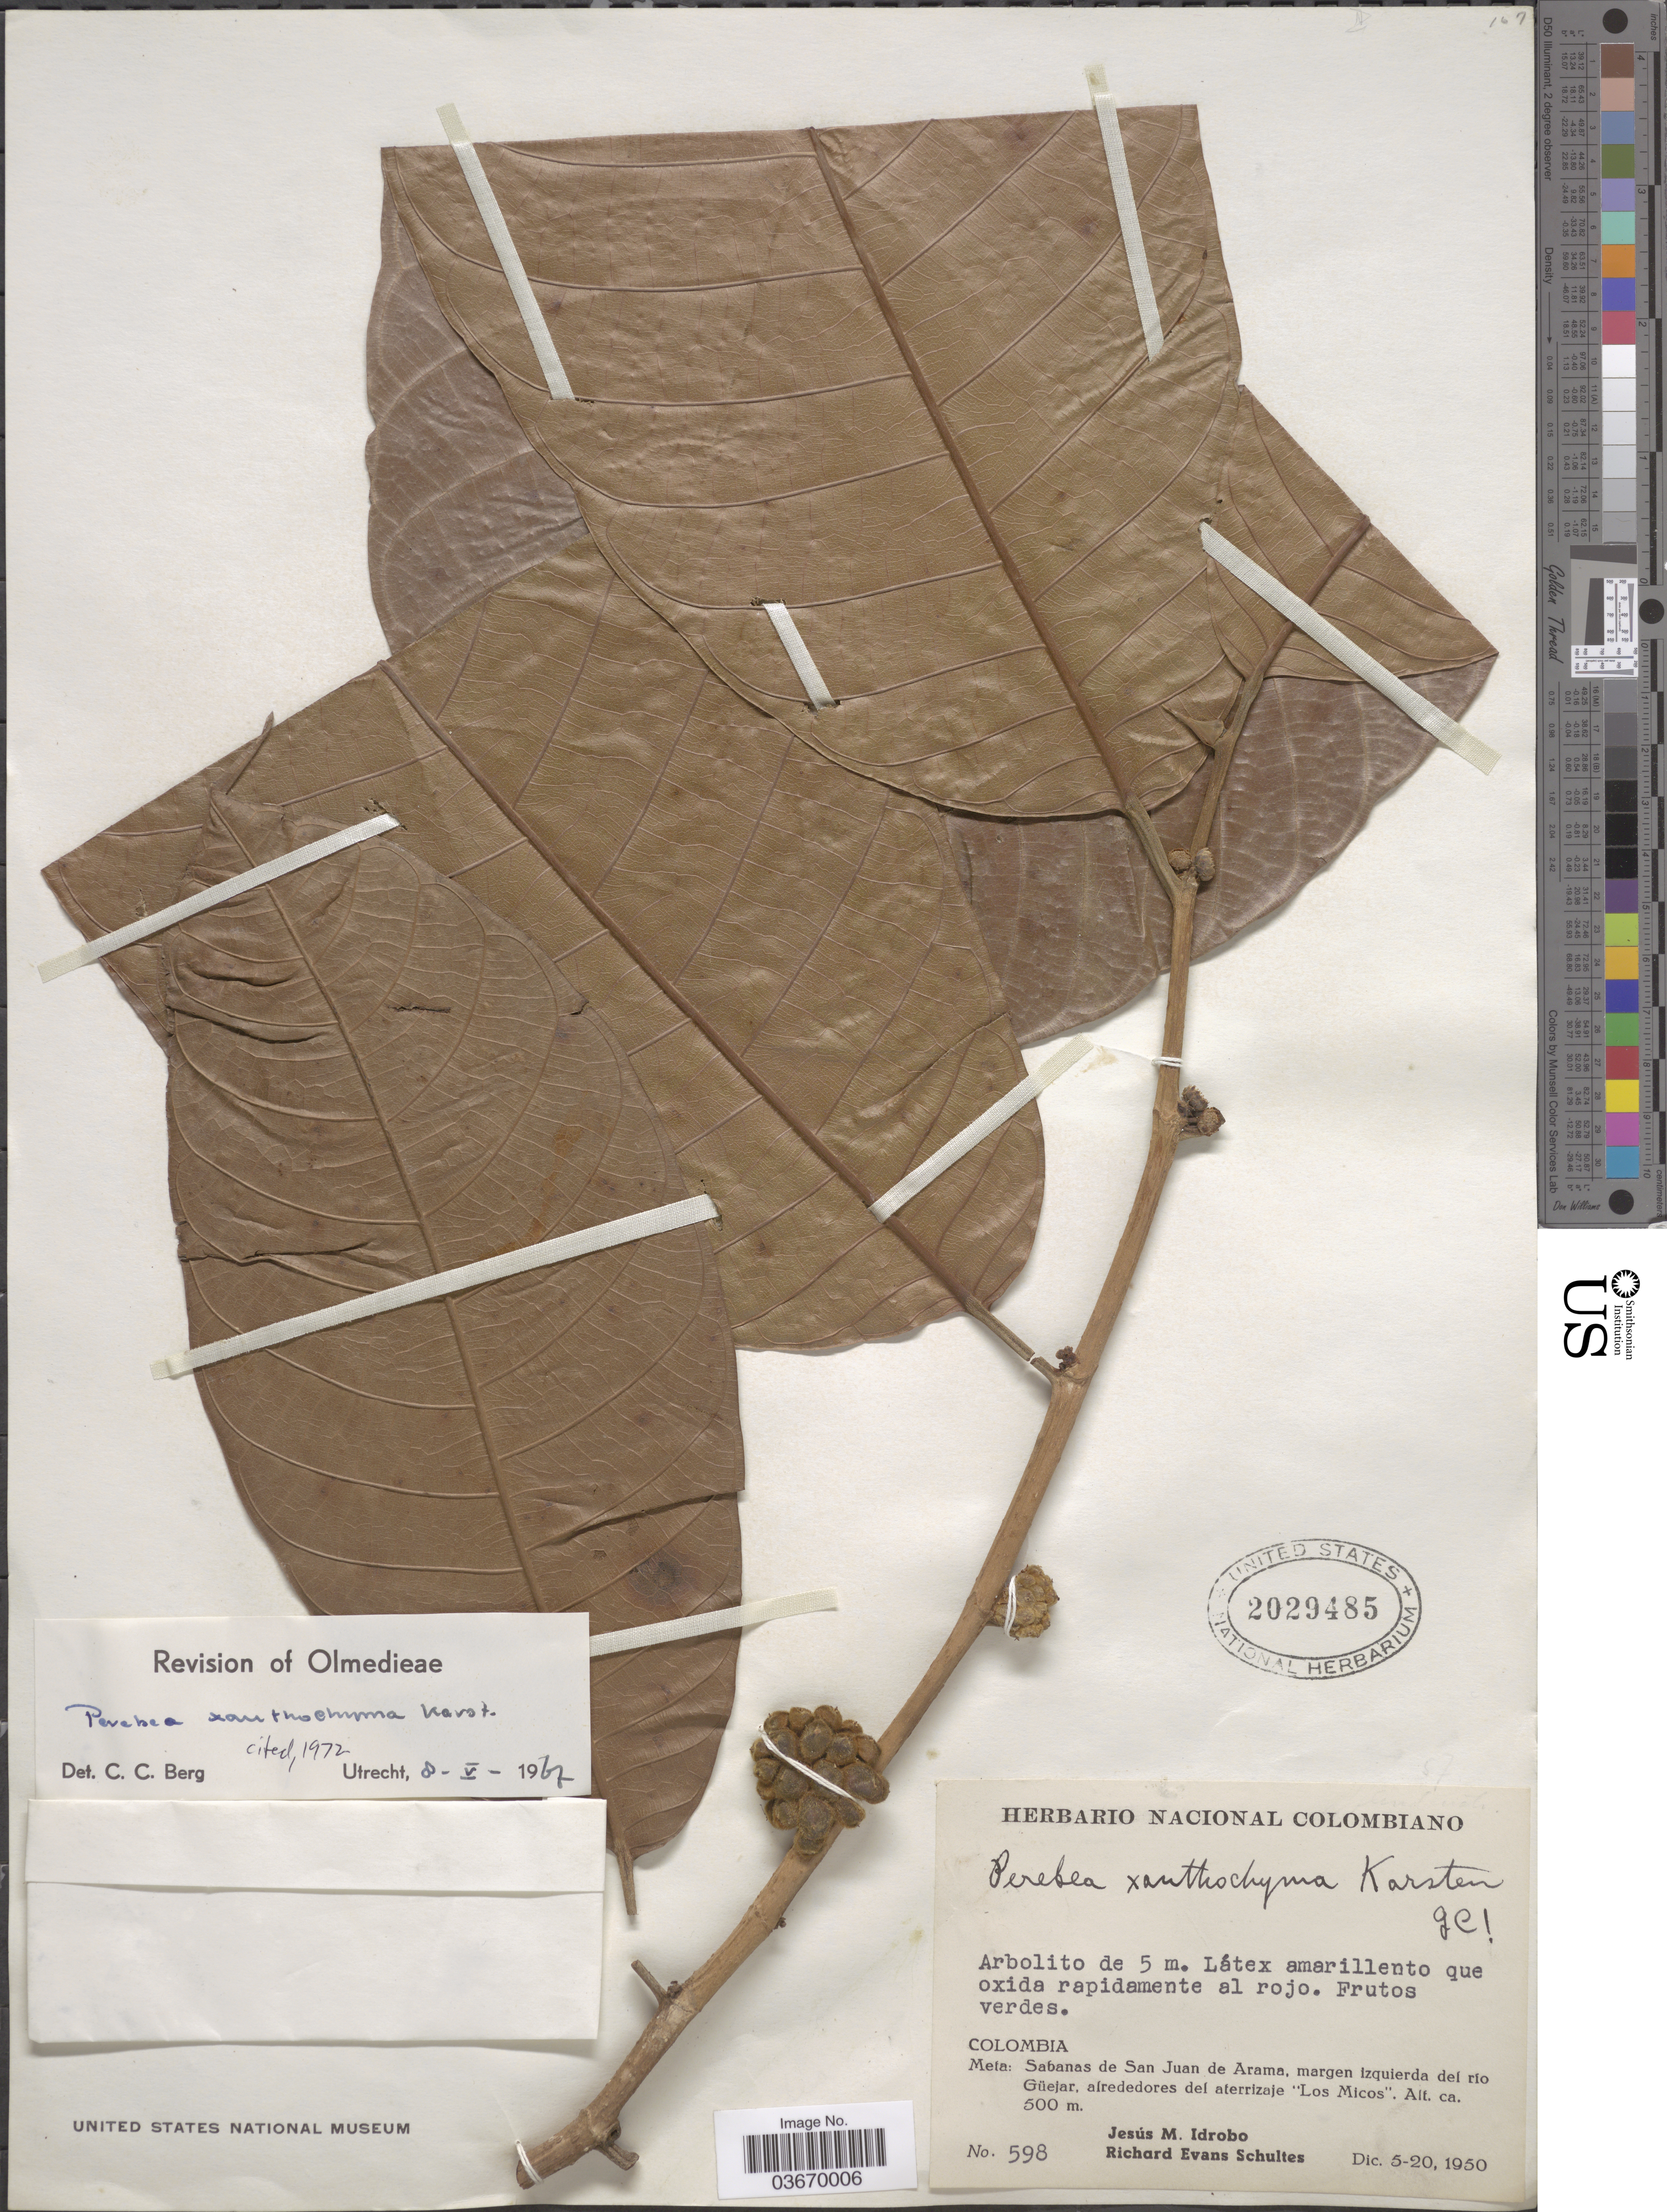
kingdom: Plantae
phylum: Tracheophyta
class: Magnoliopsida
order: Rosales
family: Moraceae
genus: Perebea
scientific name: Perebea xanthochyma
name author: H. Karst.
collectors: J. M. Idrobo & R. E. Schultes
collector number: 598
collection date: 1950-12-05/1950-12-20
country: Colombia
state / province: Meta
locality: Sabanas de San Juan de Arama, margen izquierda del río Güejar, alrededores del aterrizaje 'Los Micos'.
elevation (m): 500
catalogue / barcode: US 2029485